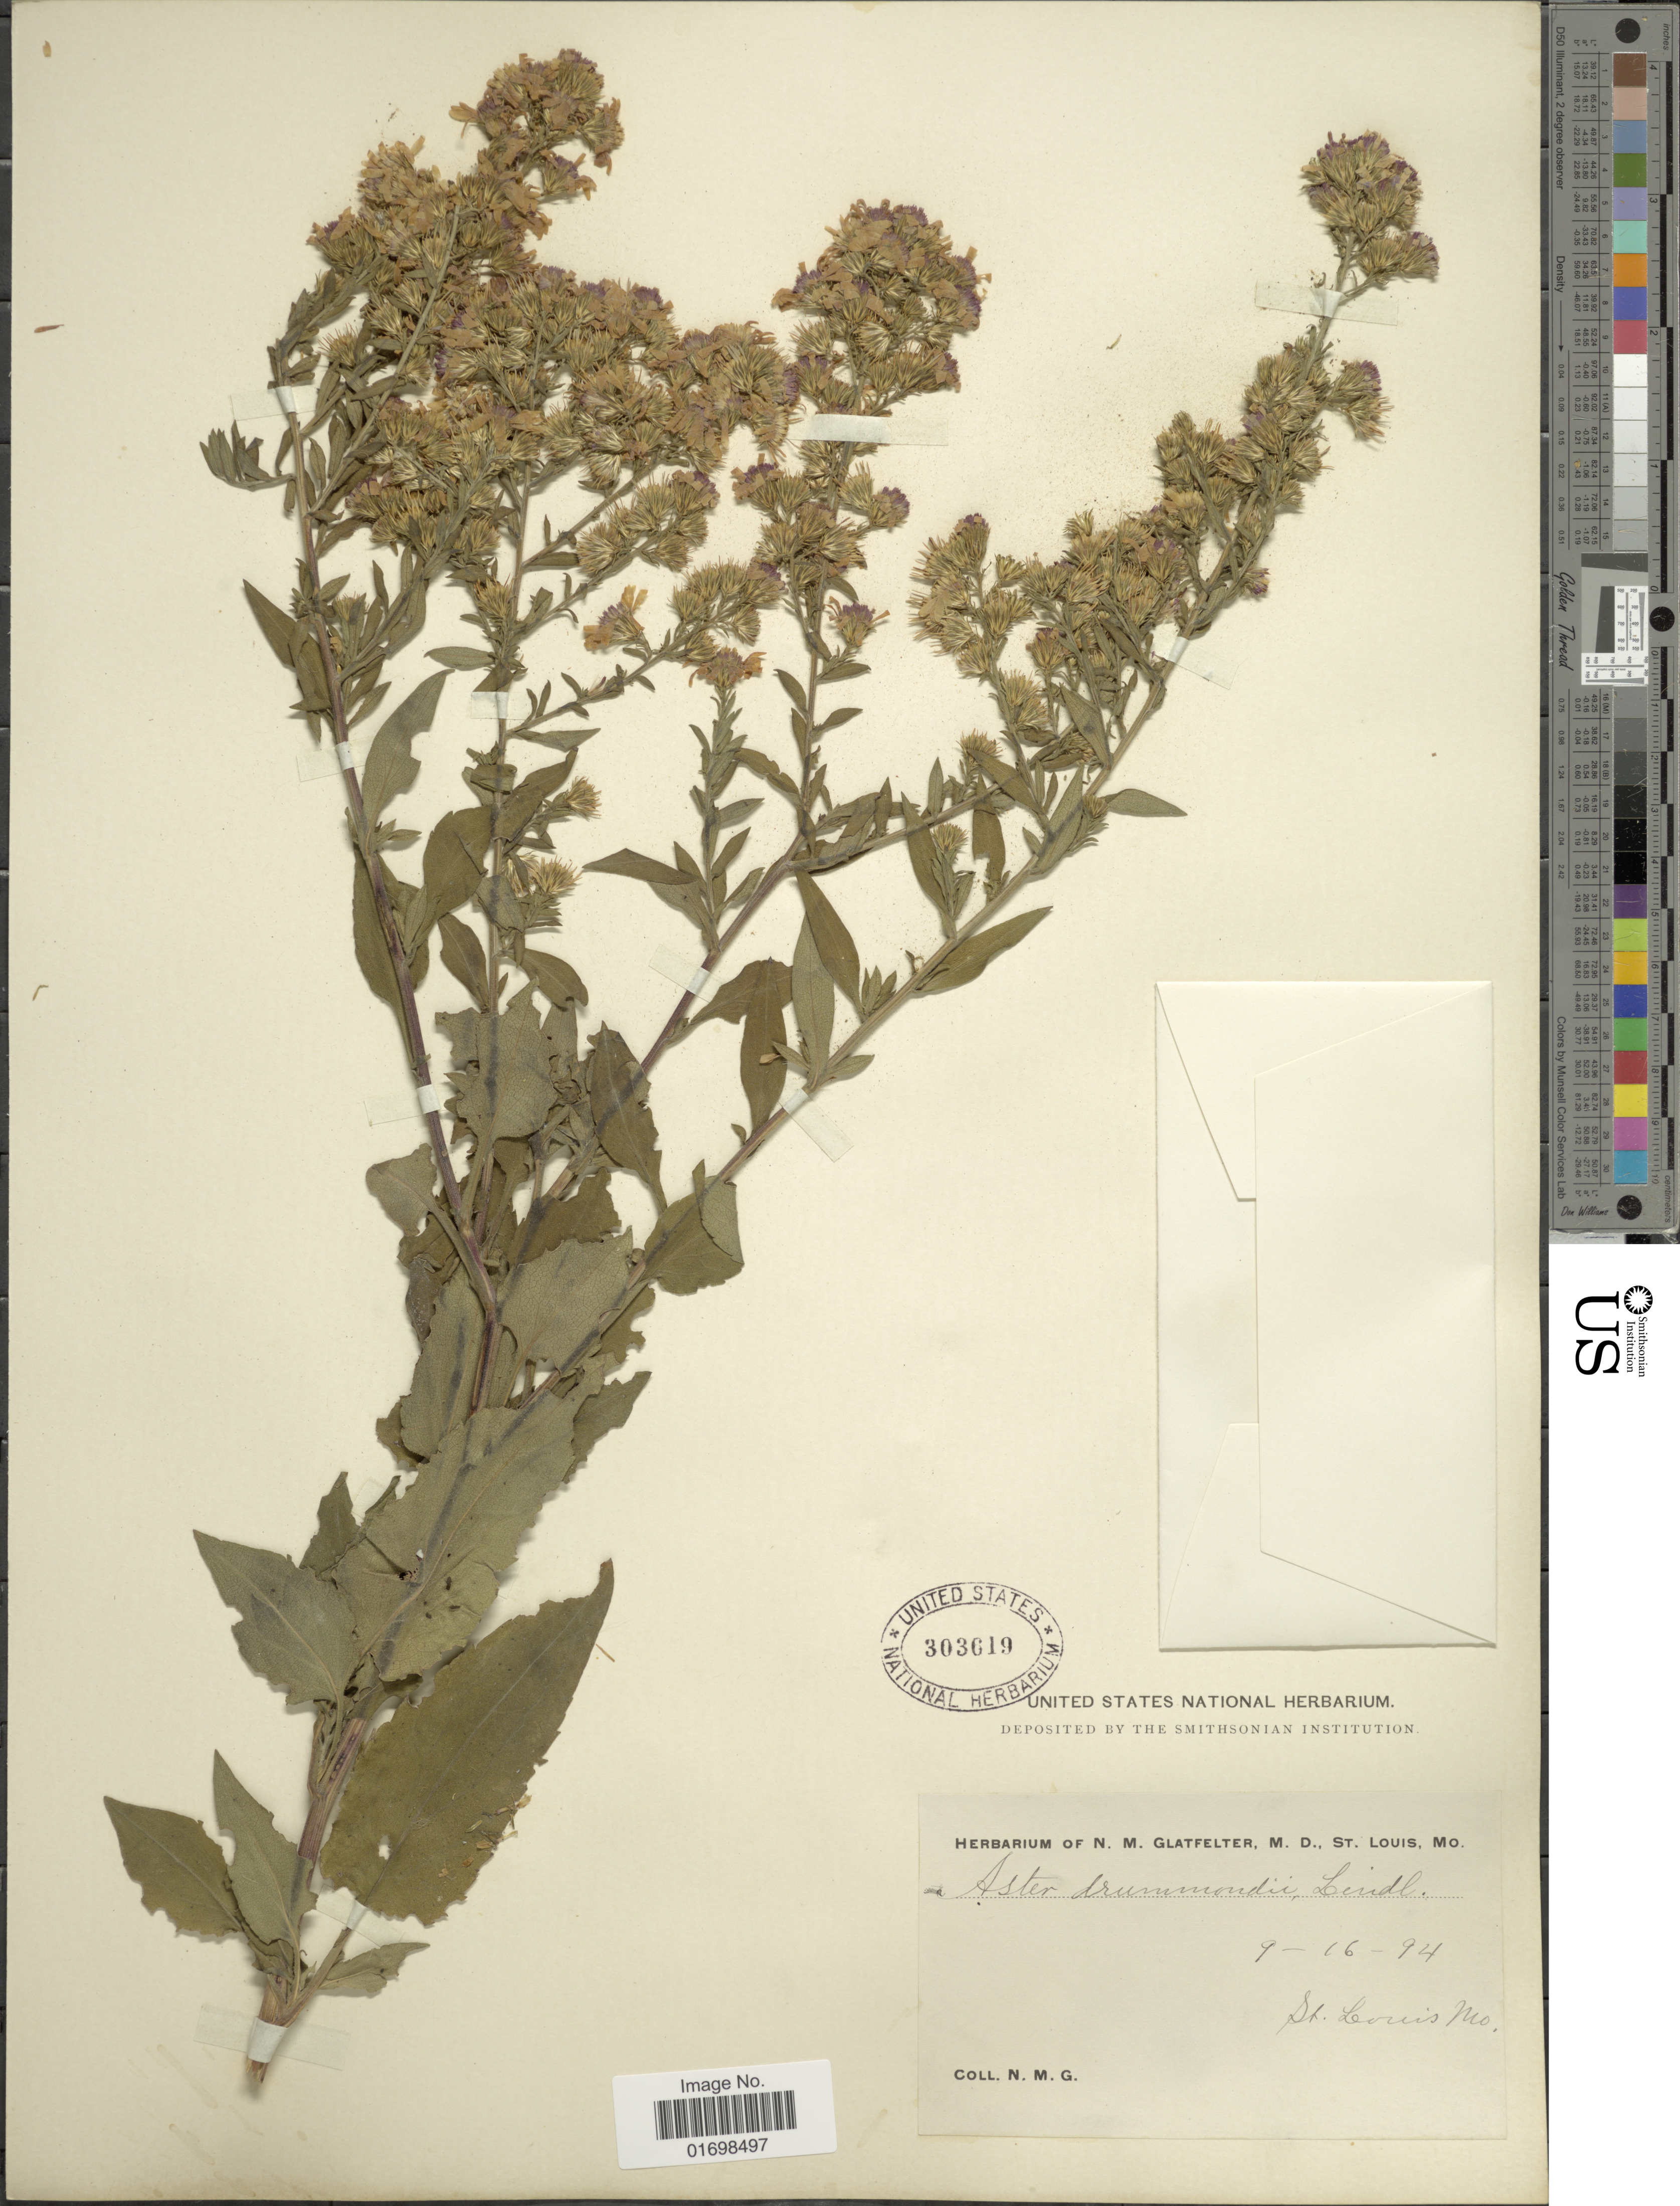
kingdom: Plantae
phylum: Tracheophyta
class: Magnoliopsida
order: Asterales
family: Asteraceae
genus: Symphyotrichum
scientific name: Symphyotrichum drummondii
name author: (Lindl.) G.L. Nesom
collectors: N. M. Glatfelter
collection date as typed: Transcribed d/m/y: 16/9/94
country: United States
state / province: Missouri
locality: St. Louis Mo.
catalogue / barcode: US 303619